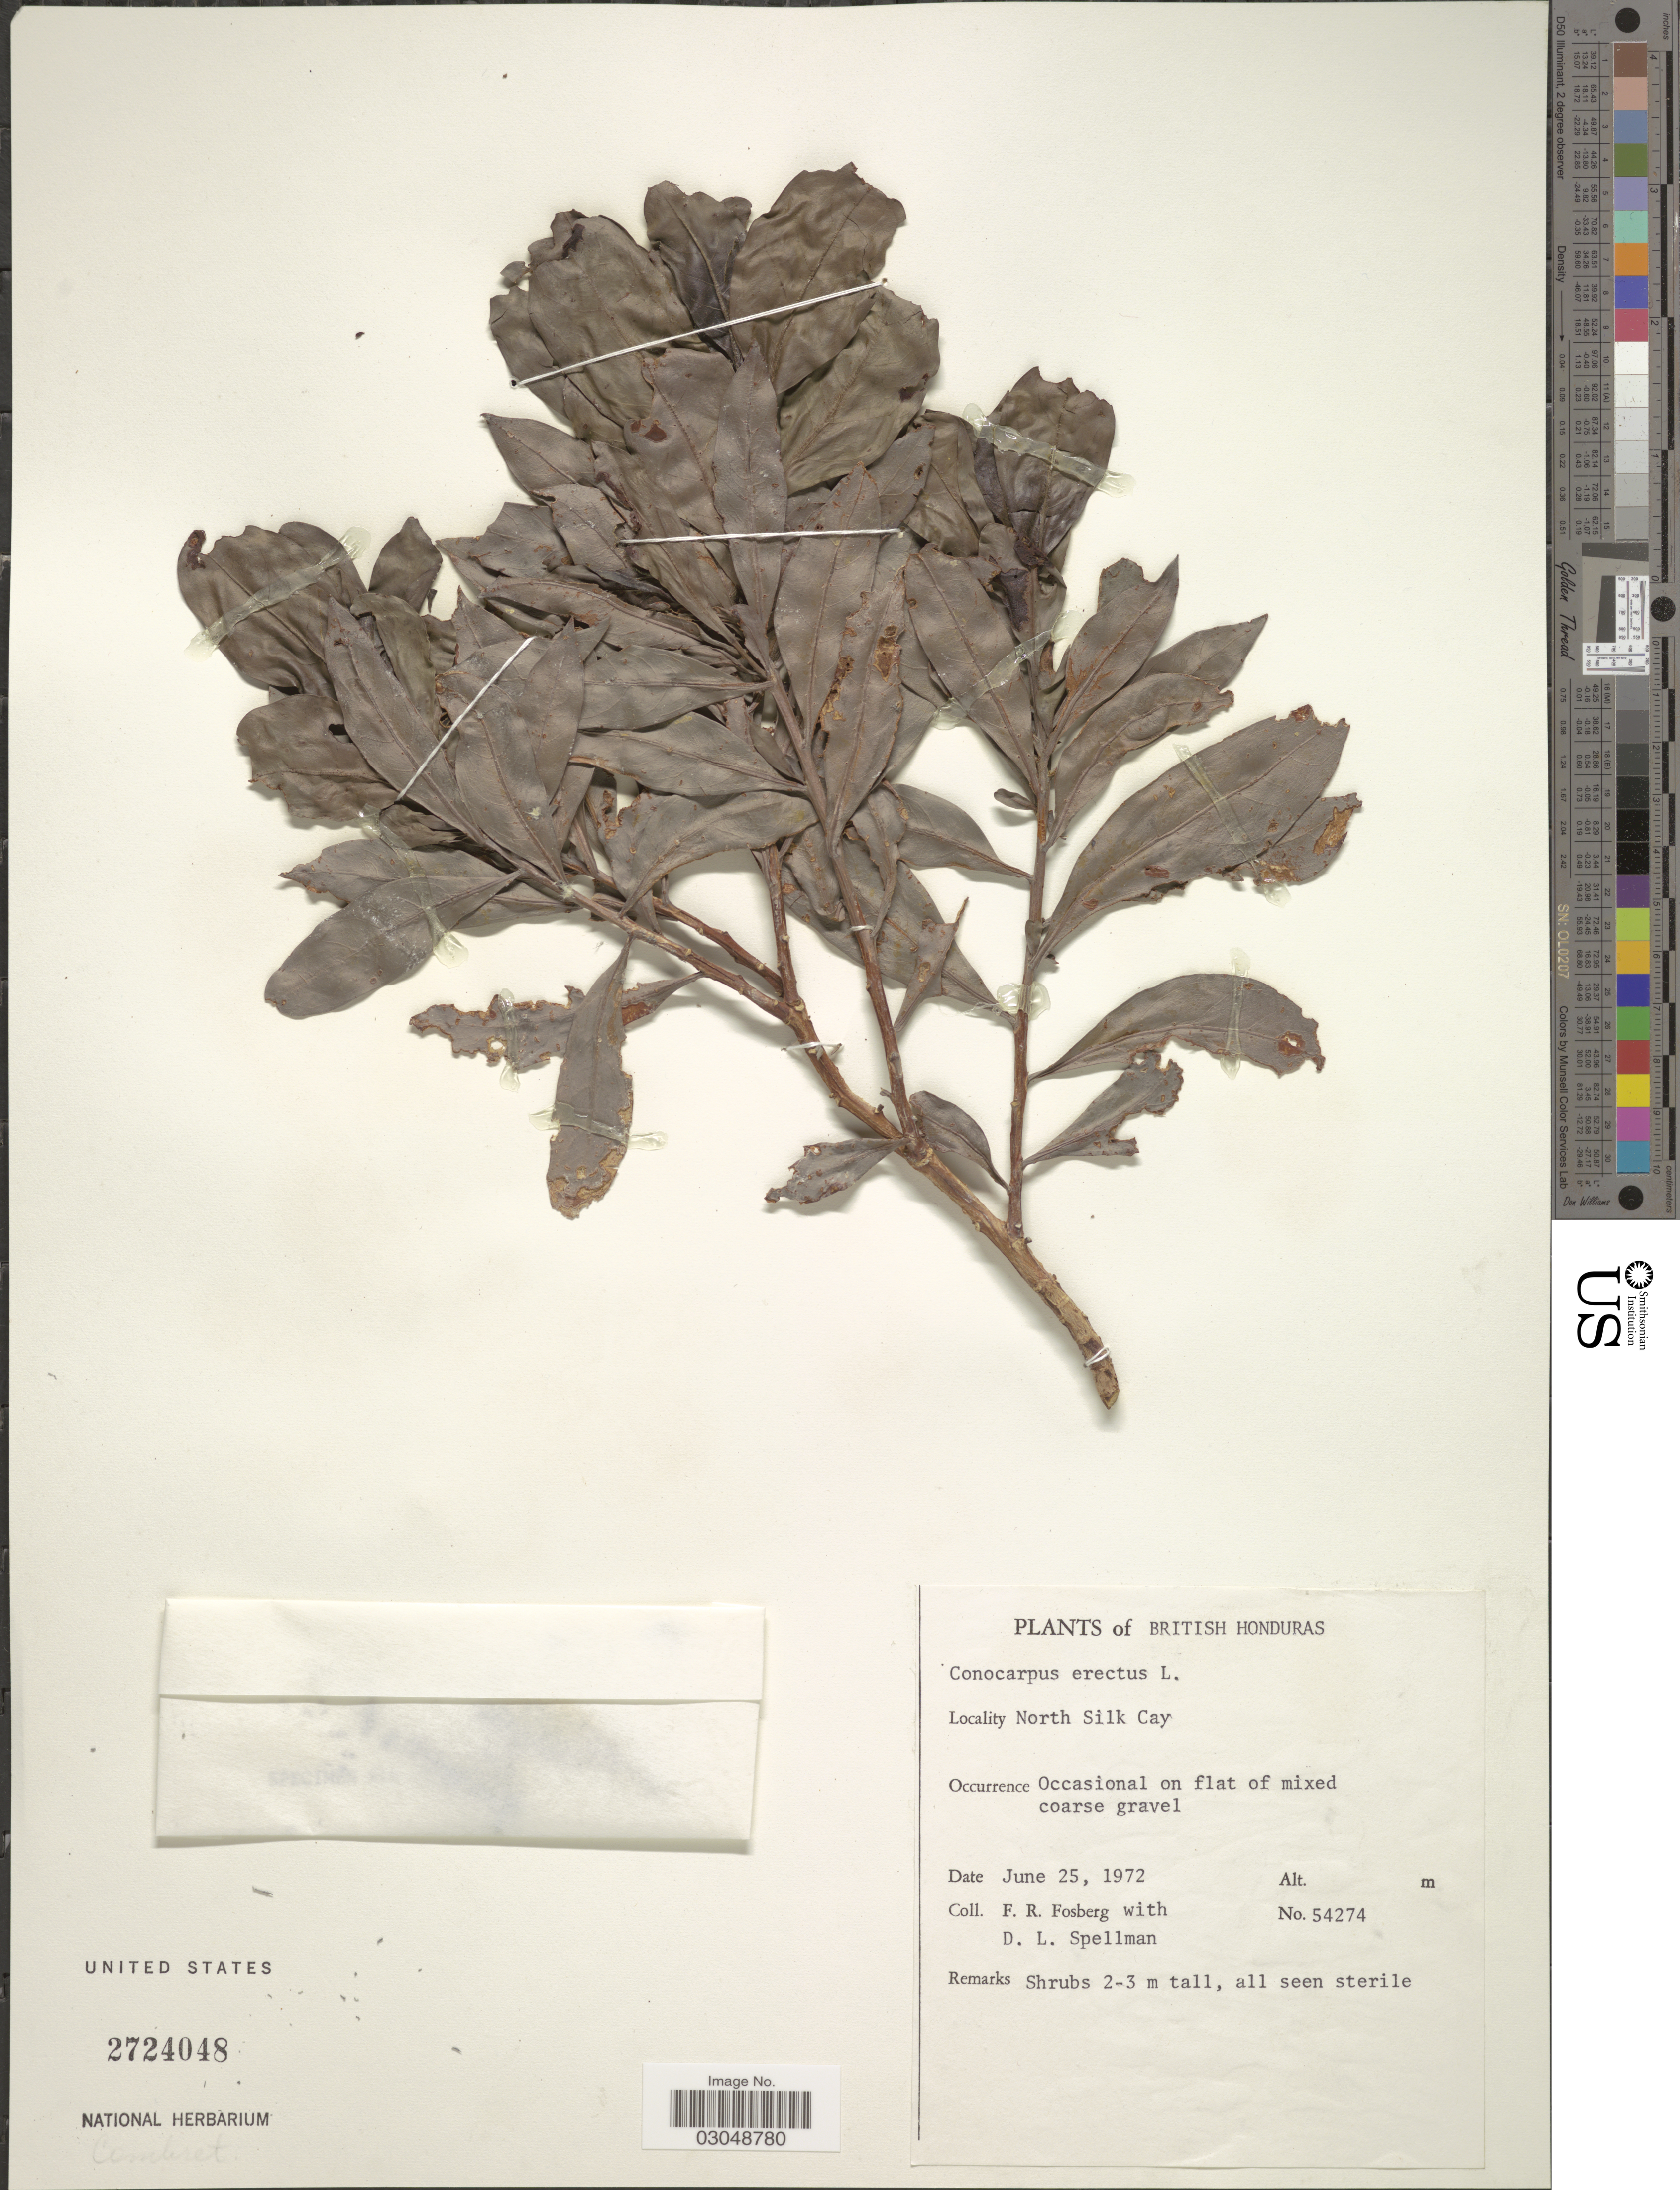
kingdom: Plantae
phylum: Tracheophyta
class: Magnoliopsida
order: Myrtales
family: Combretaceae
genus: Conocarpus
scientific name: Conocarpus erectus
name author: L.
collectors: F. R. Fosberg & D. L. Spellman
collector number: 54274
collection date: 1972-06-26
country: Belize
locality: British Honduras. North Silk Cay.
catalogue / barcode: US 2724048